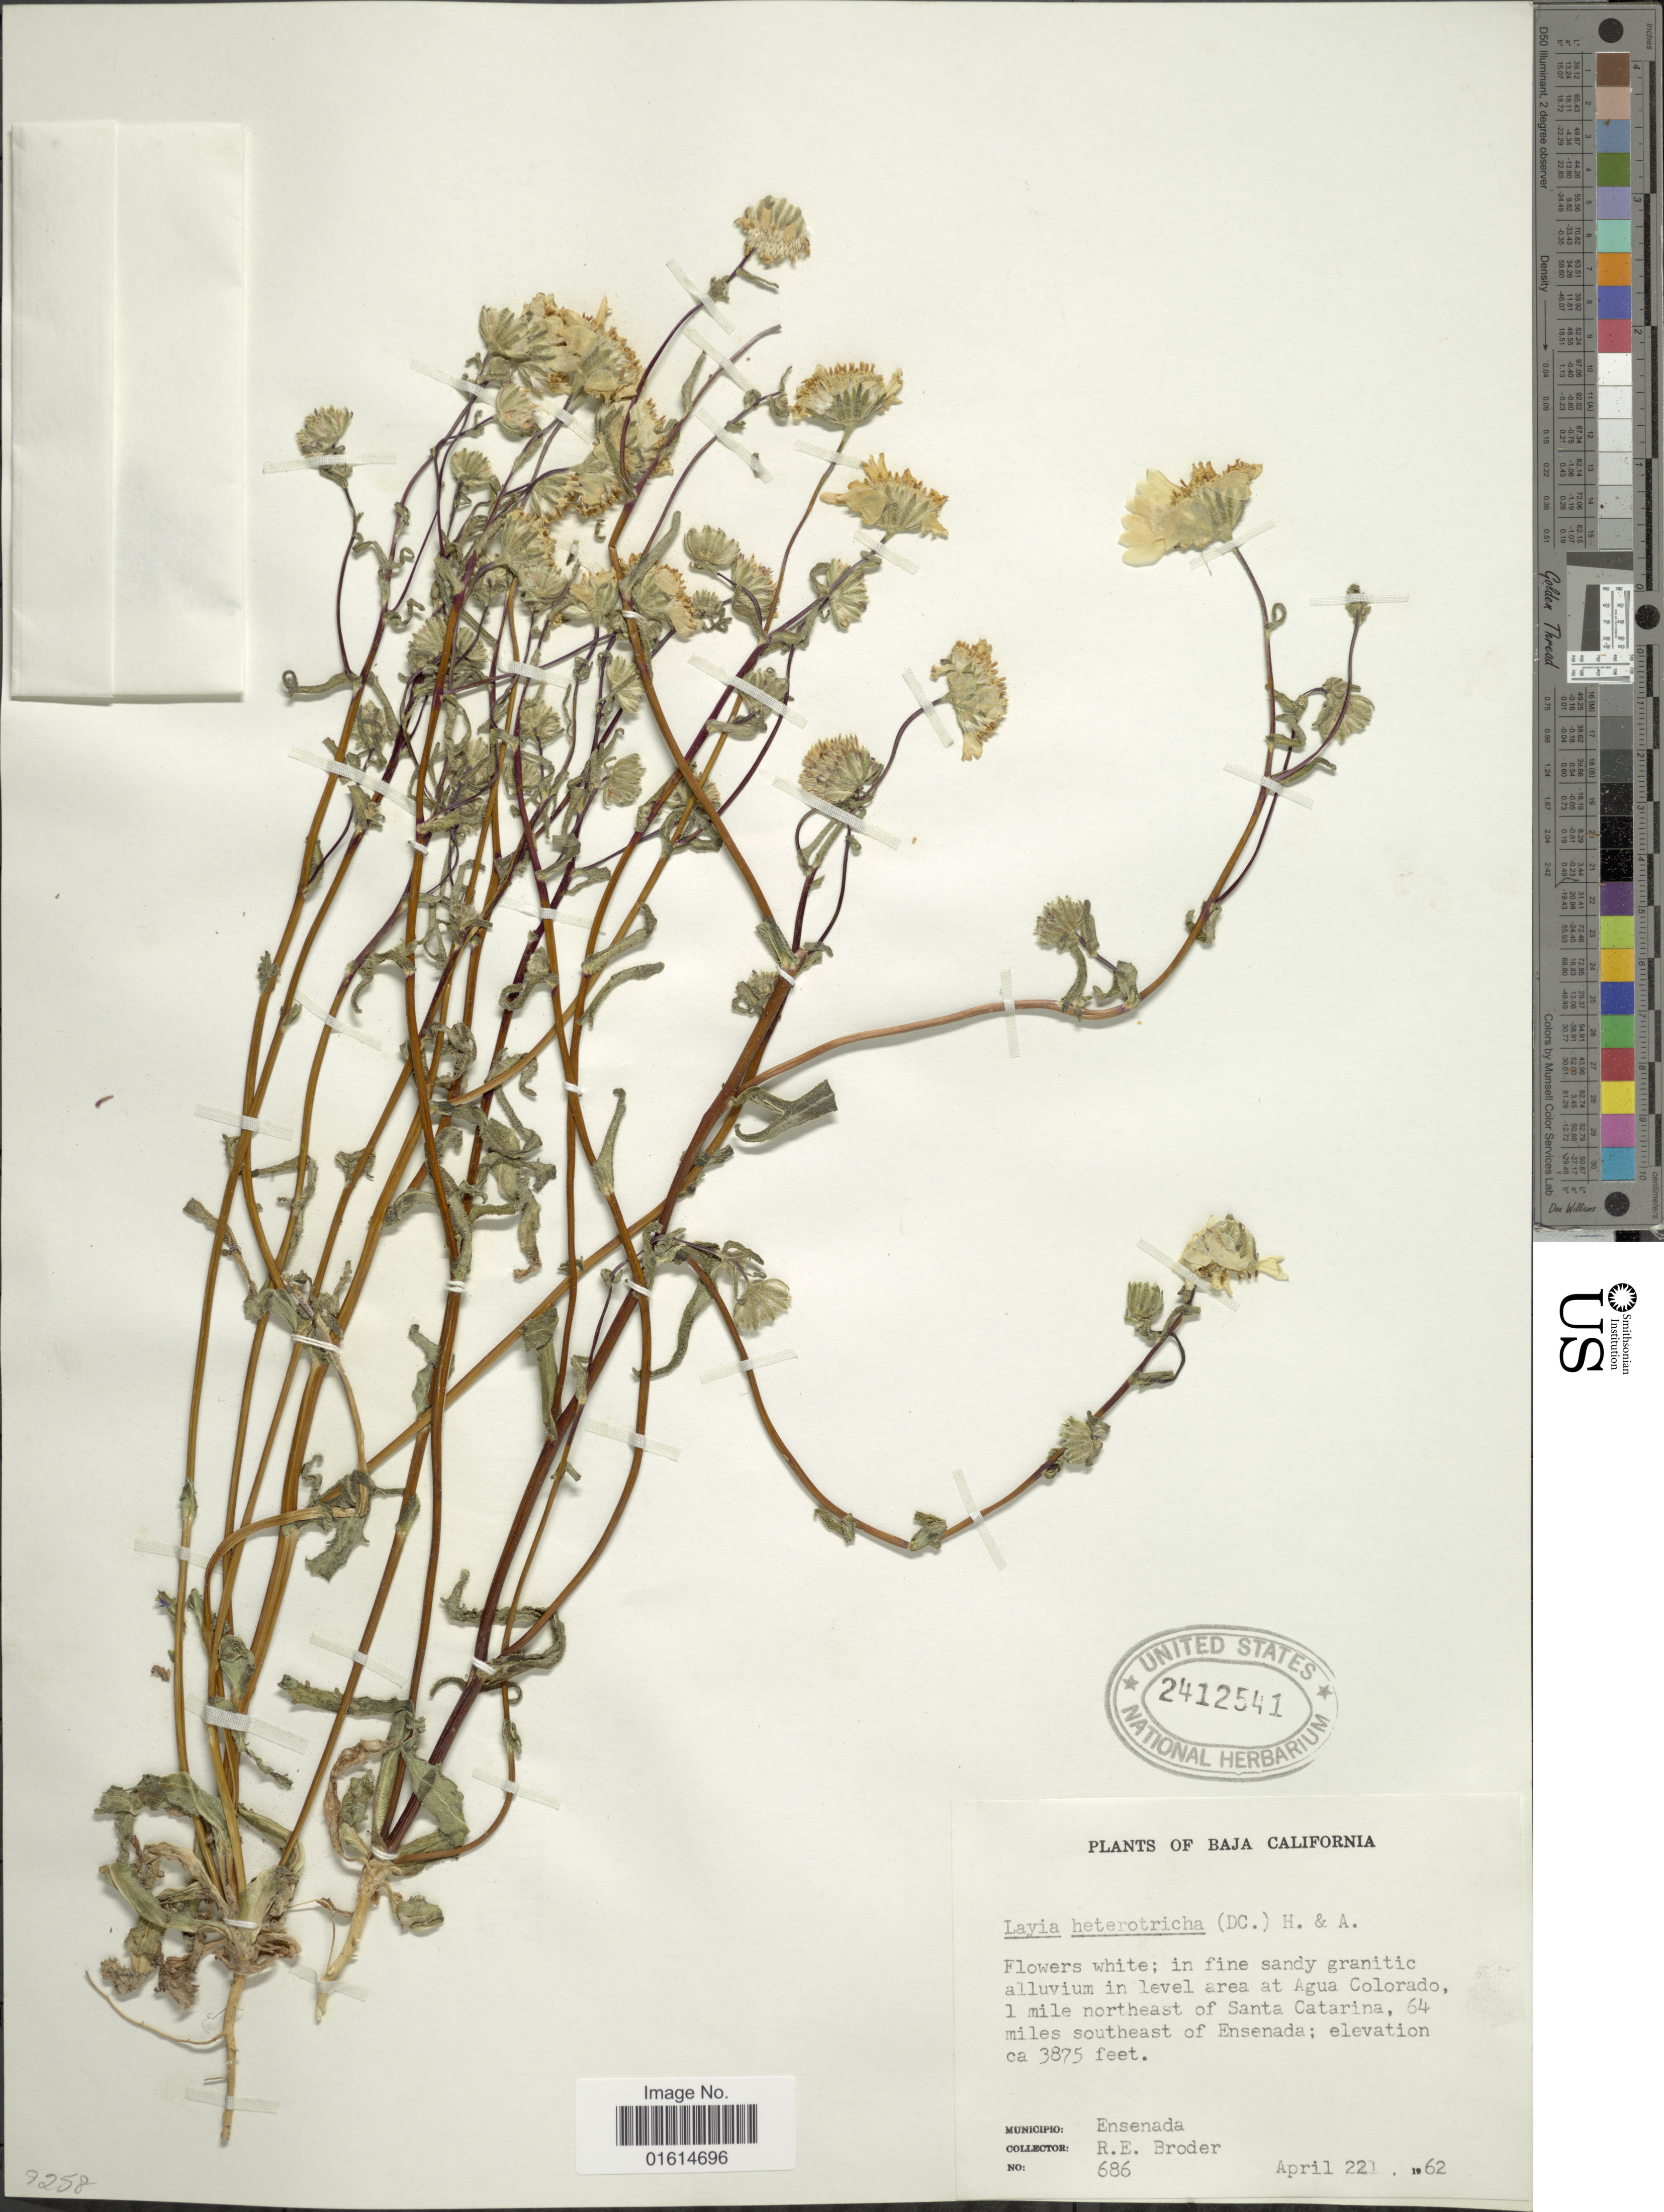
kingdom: Plantae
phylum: Tracheophyta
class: Magnoliopsida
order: Asterales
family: Asteraceae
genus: Layia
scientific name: Layia heterotricha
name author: (DC.) Hook. & Arn.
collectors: R. Broder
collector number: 686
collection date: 1962-04-22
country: Mexico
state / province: Baja California Norte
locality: Area at Agua Colorado, 1 mile northeast of Santa Catarina, 64 miles southeast of Ensenada, Municipio Ensenada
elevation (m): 1181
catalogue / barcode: US 2412541